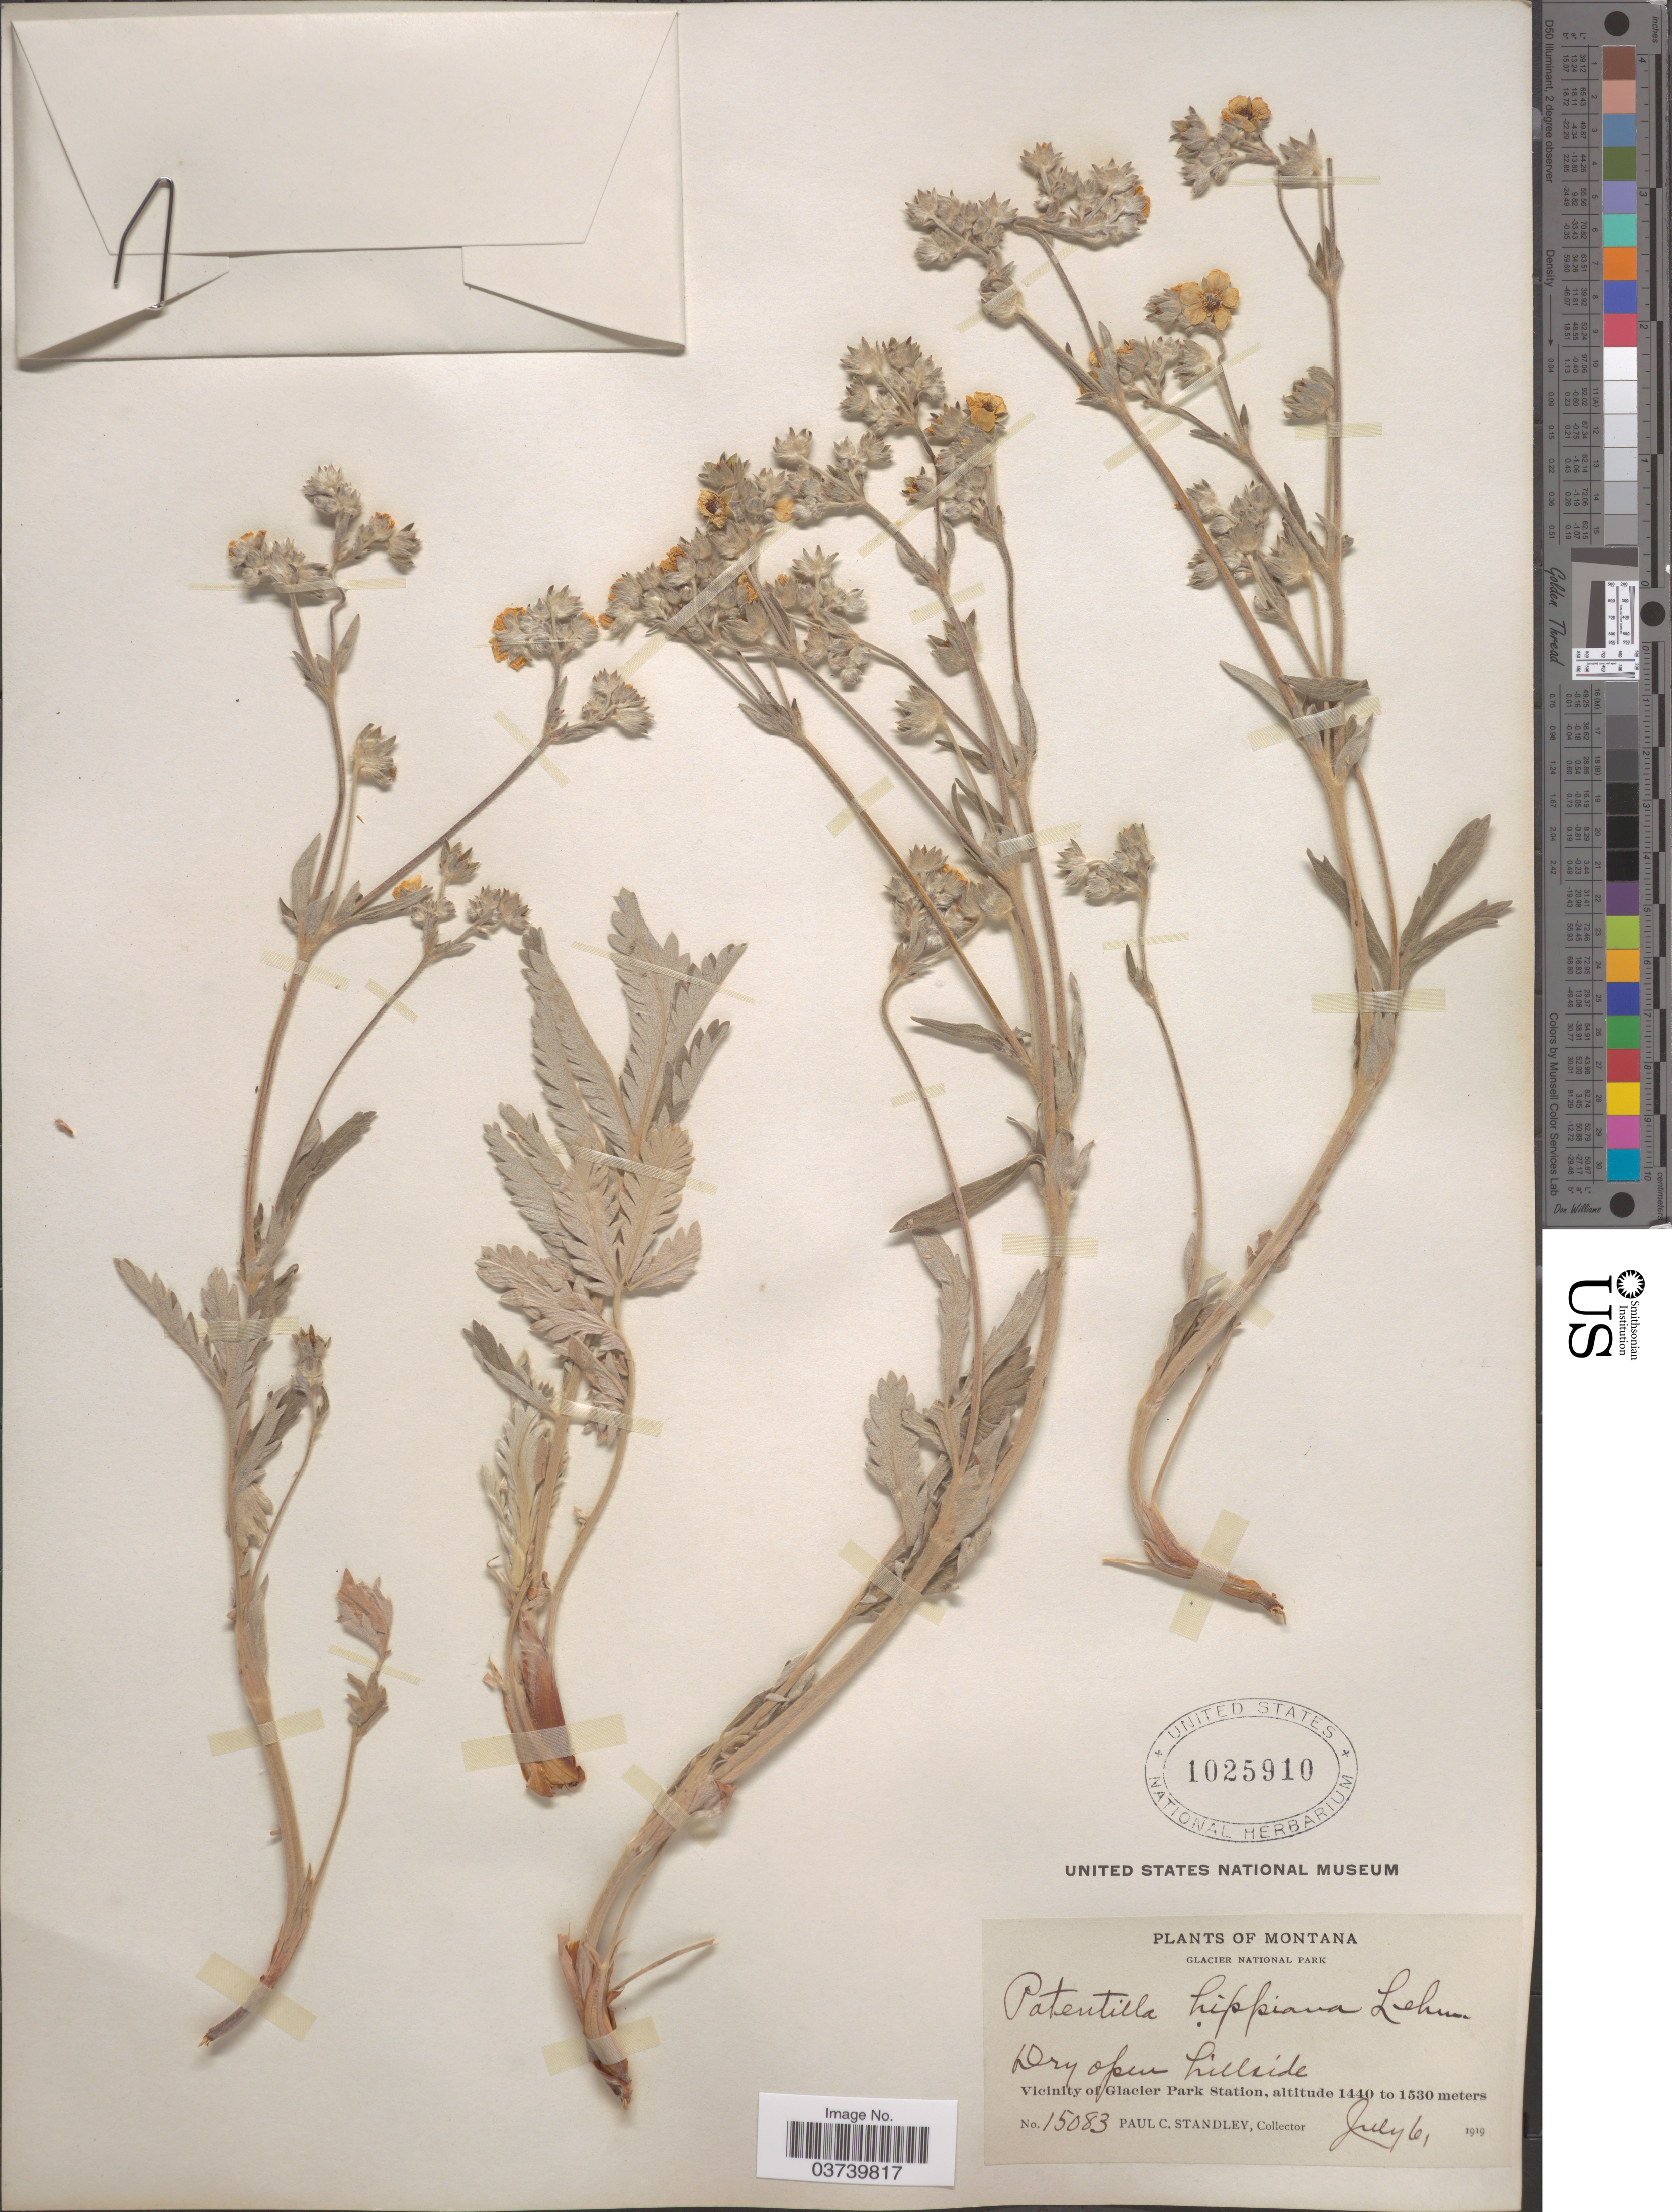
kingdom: Plantae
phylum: Tracheophyta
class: Magnoliopsida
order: Rosales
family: Rosaceae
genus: Potentilla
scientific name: Potentilla hippiana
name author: Lehm.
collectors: P. C. Standley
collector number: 15083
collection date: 1919-07-06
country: United States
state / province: Montana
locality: Glacier National Park. Vicinity of Glacier Park Station.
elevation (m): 1440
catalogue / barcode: US 1025910